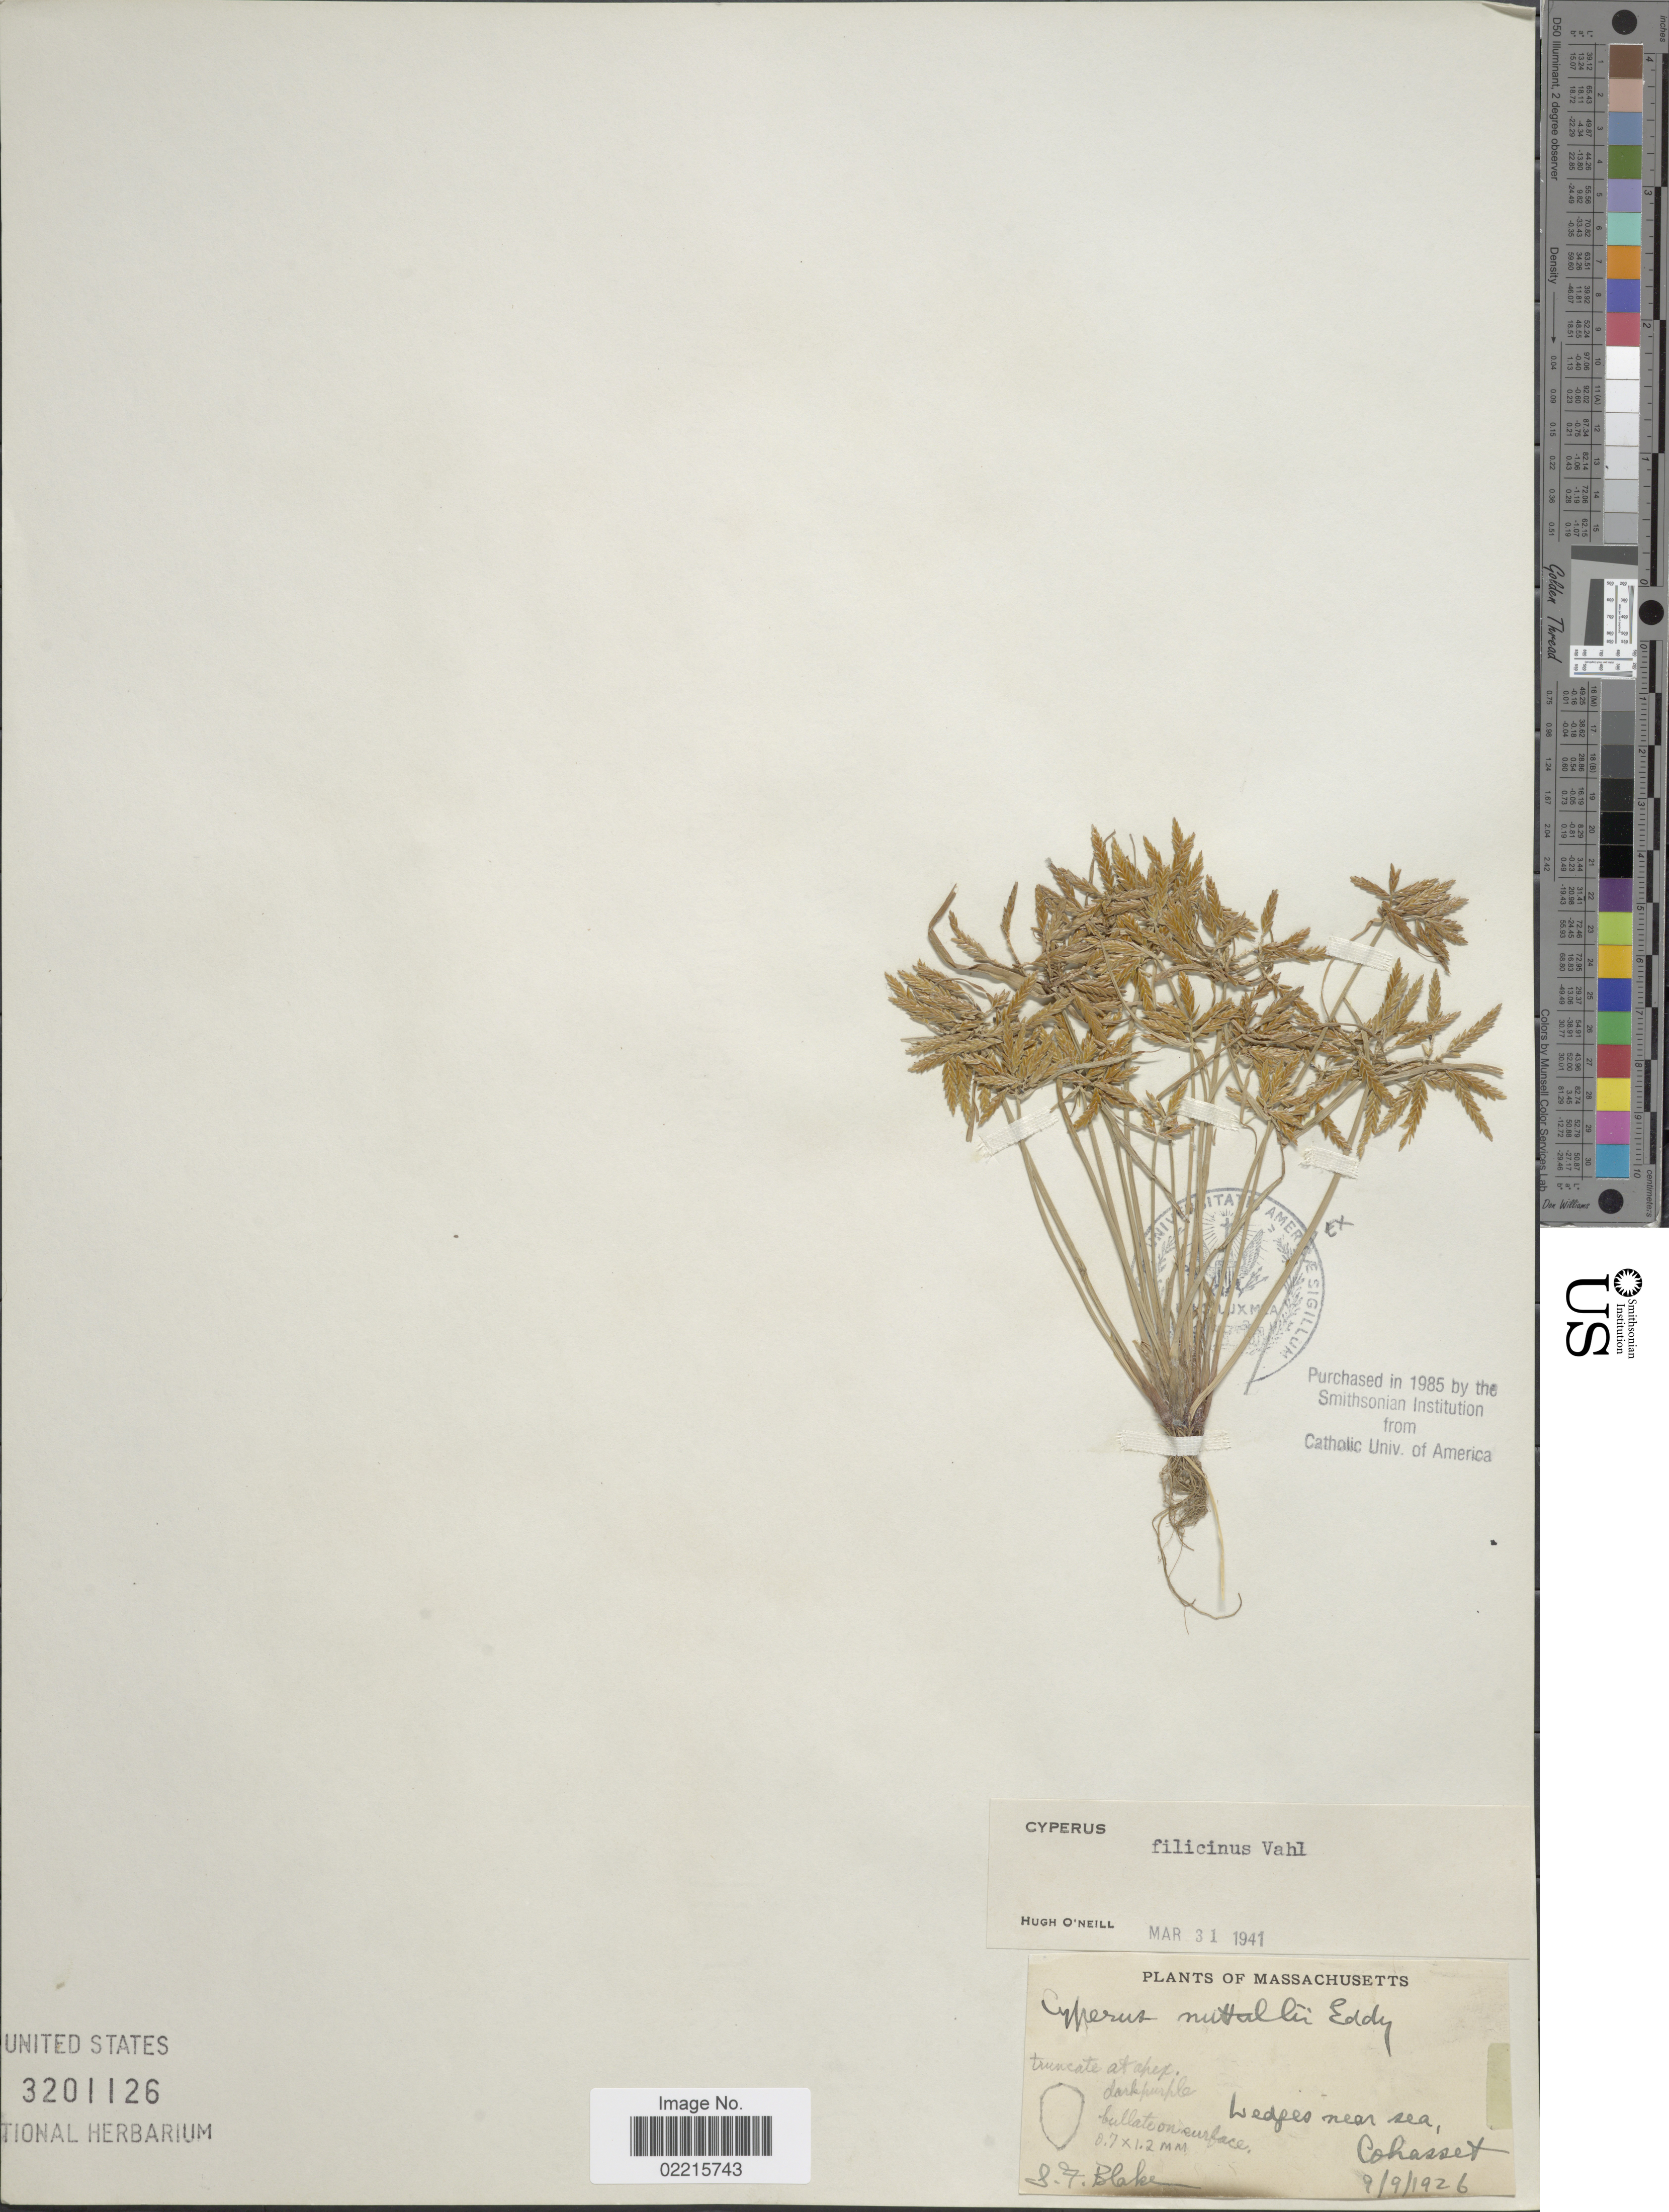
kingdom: Plantae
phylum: Tracheophyta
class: Liliopsida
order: Poales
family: Cyperaceae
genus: Cyperus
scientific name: Cyperus filicinus Vahl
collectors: S. Blake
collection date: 1926-09-09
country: United States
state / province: Massachusetts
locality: Ledges near sea Cohasset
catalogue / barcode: US 3201126